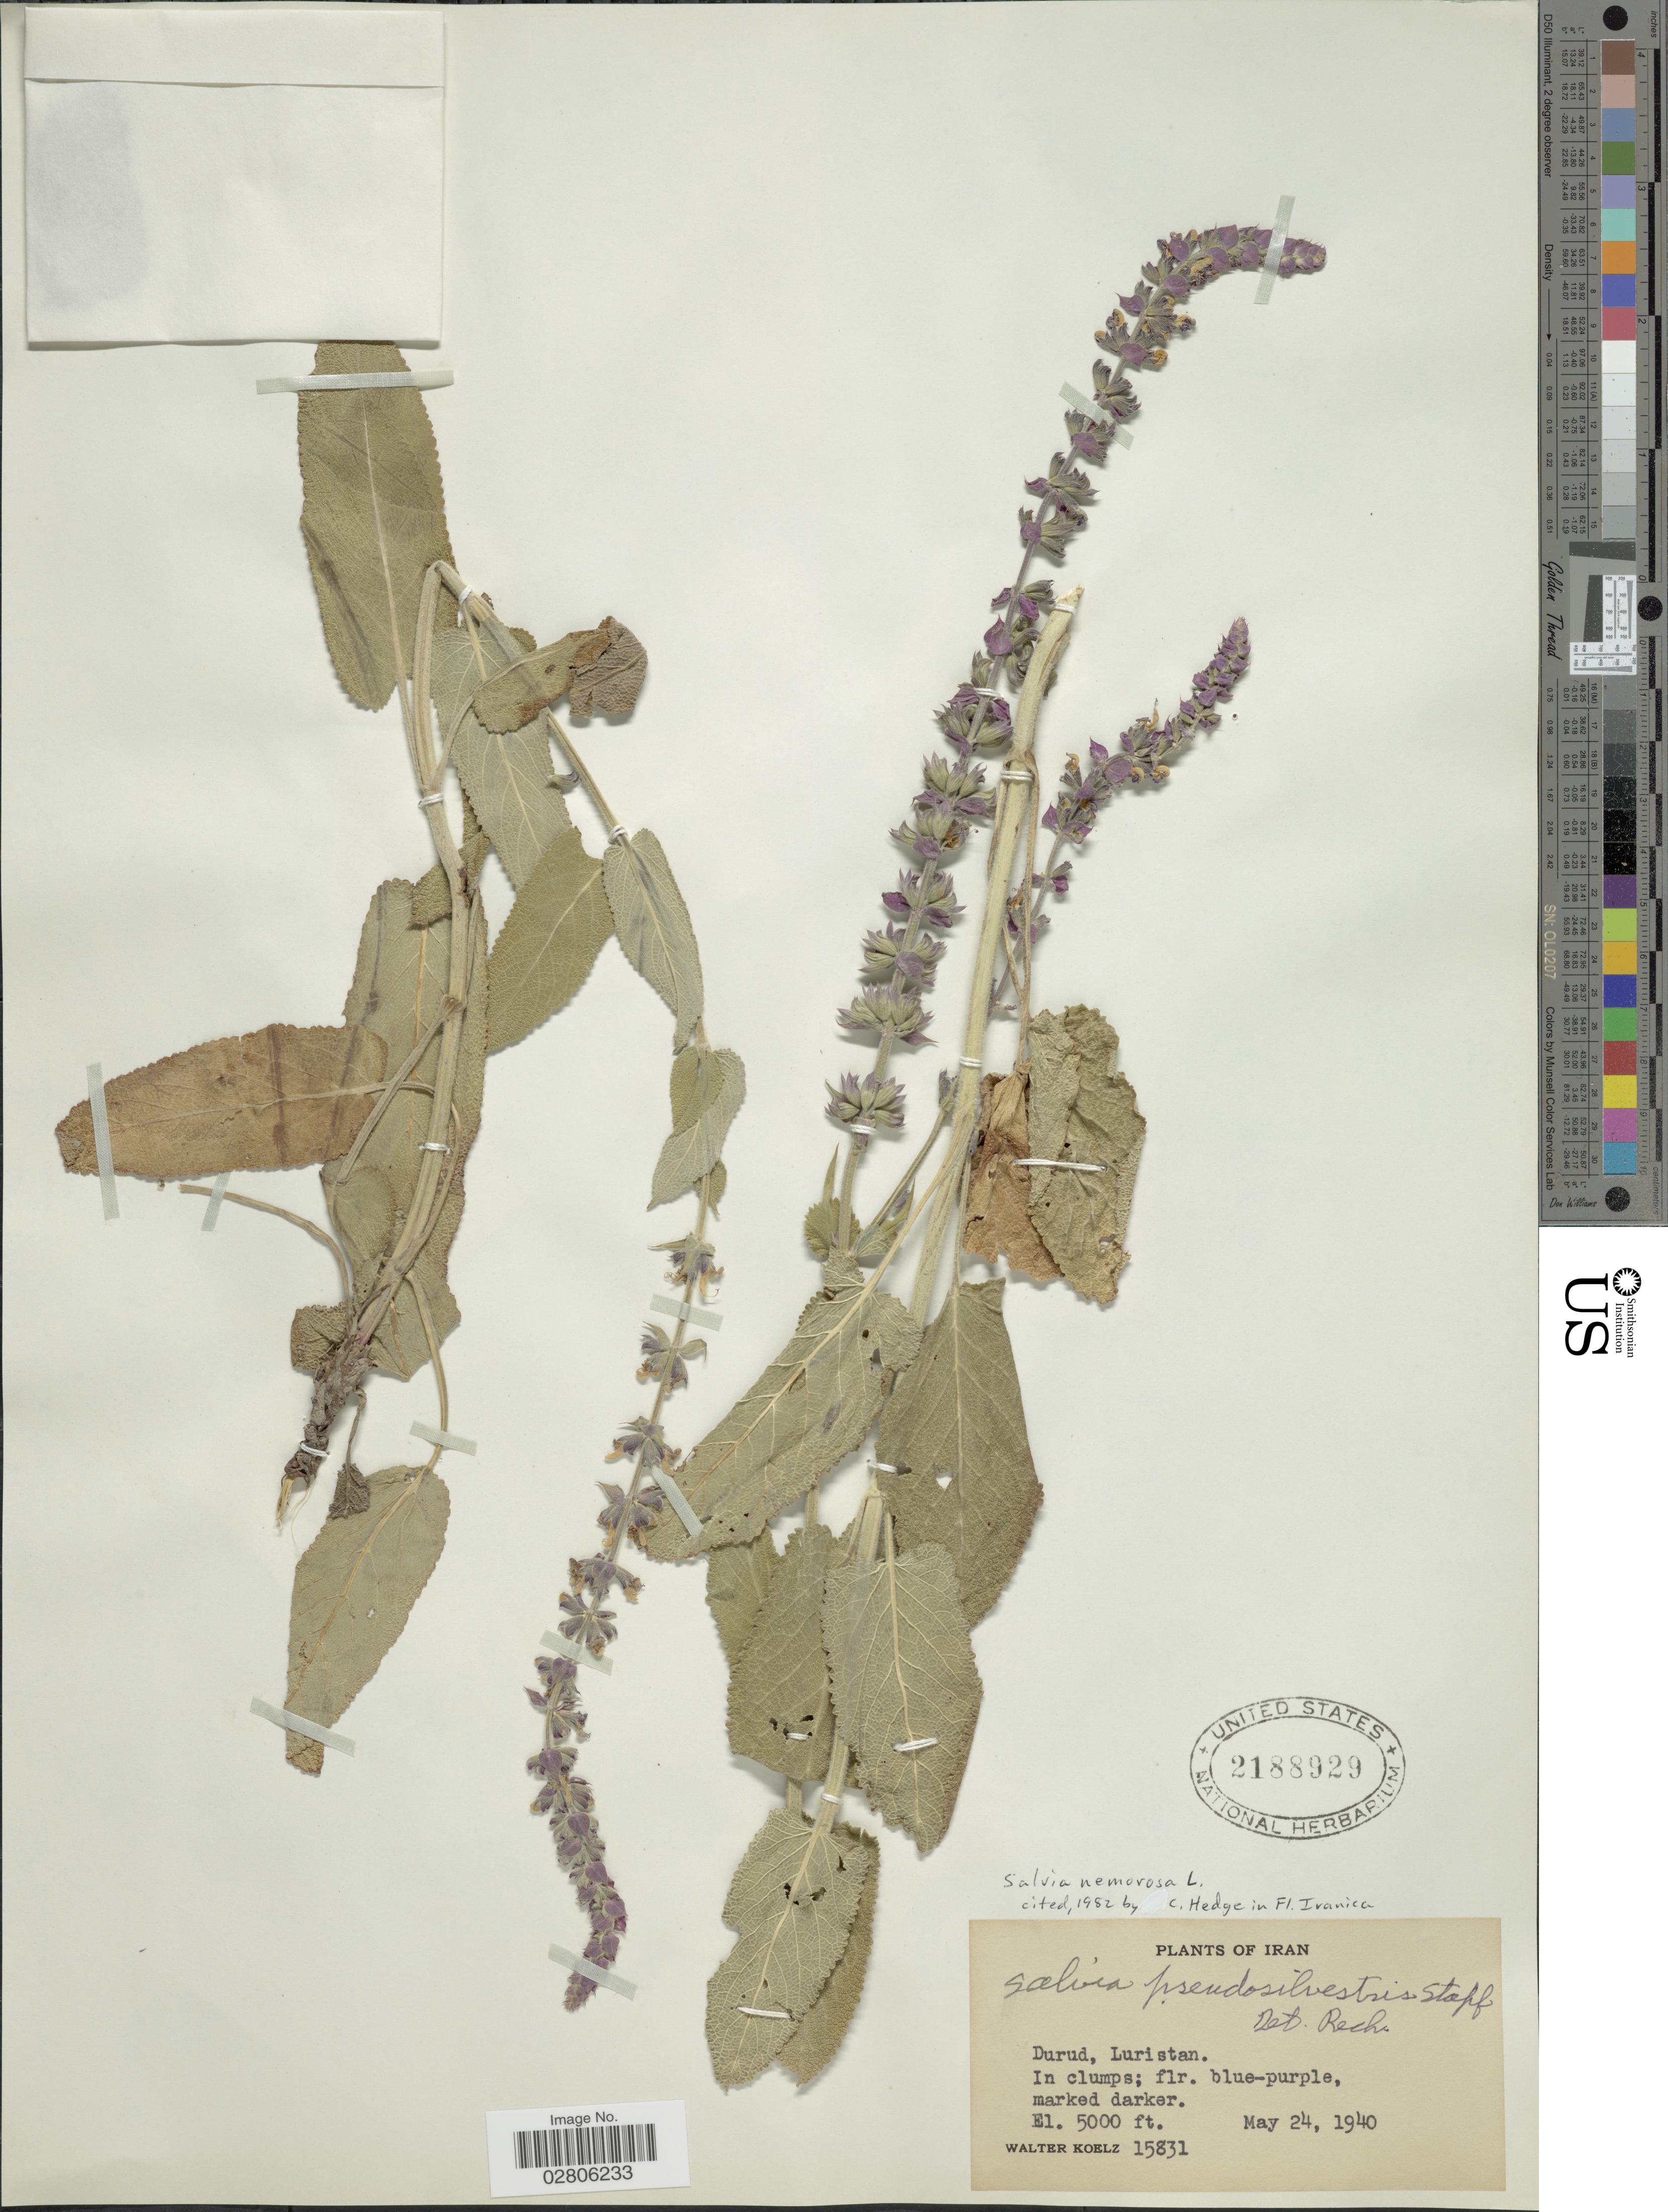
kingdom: Plantae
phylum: Tracheophyta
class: Magnoliopsida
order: Lamiales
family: Lamiaceae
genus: Salvia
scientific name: Salvia nemorosa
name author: L.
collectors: W. N. Koelz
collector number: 15831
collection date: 1940-05-24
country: Iran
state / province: Hormozgan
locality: Durud, Luristan.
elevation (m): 1524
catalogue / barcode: US 2188929